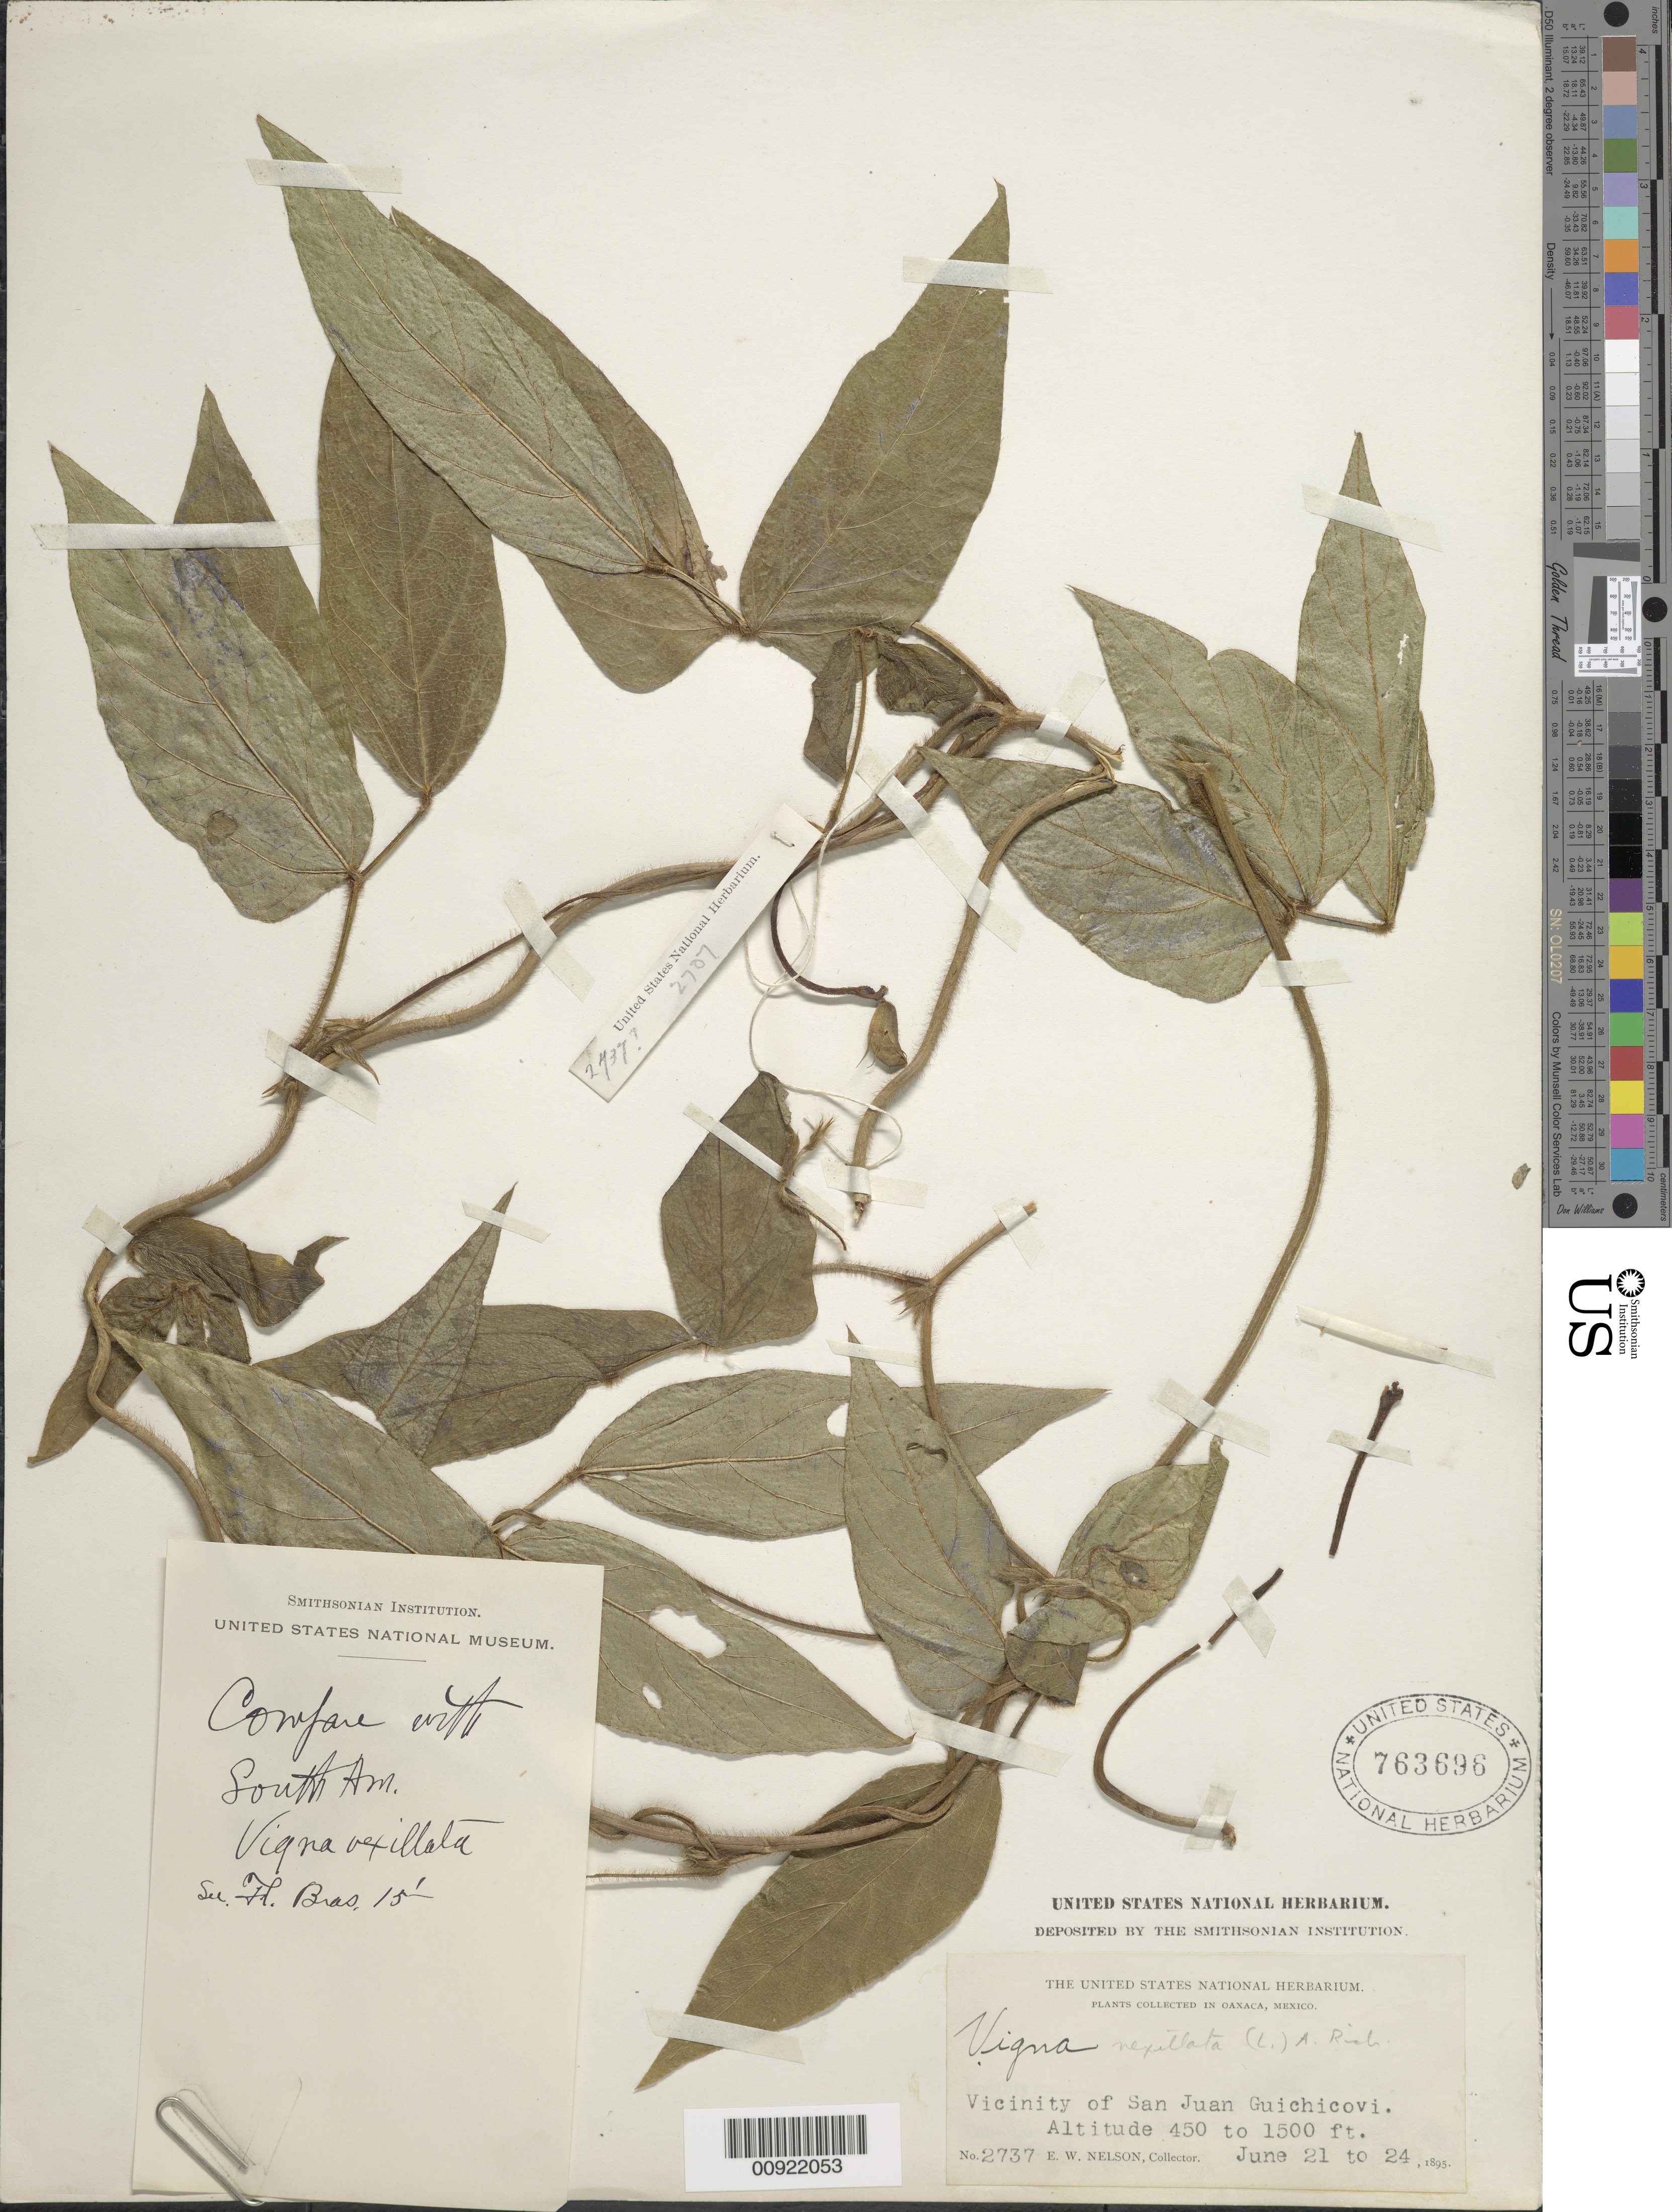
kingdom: Plantae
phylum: Tracheophyta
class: Magnoliopsida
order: Fabales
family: Fabaceae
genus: Vigna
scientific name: Vigna vexillata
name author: (L.) A. Rich.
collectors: E. W. Nelson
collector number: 2737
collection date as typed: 21 Jun 1895 to 24 Jun 1895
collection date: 1895-06-21/1895-06-24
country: Mexico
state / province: Oaxaca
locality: Vicinity of San Juan Guichocovi.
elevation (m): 137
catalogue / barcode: US 763696